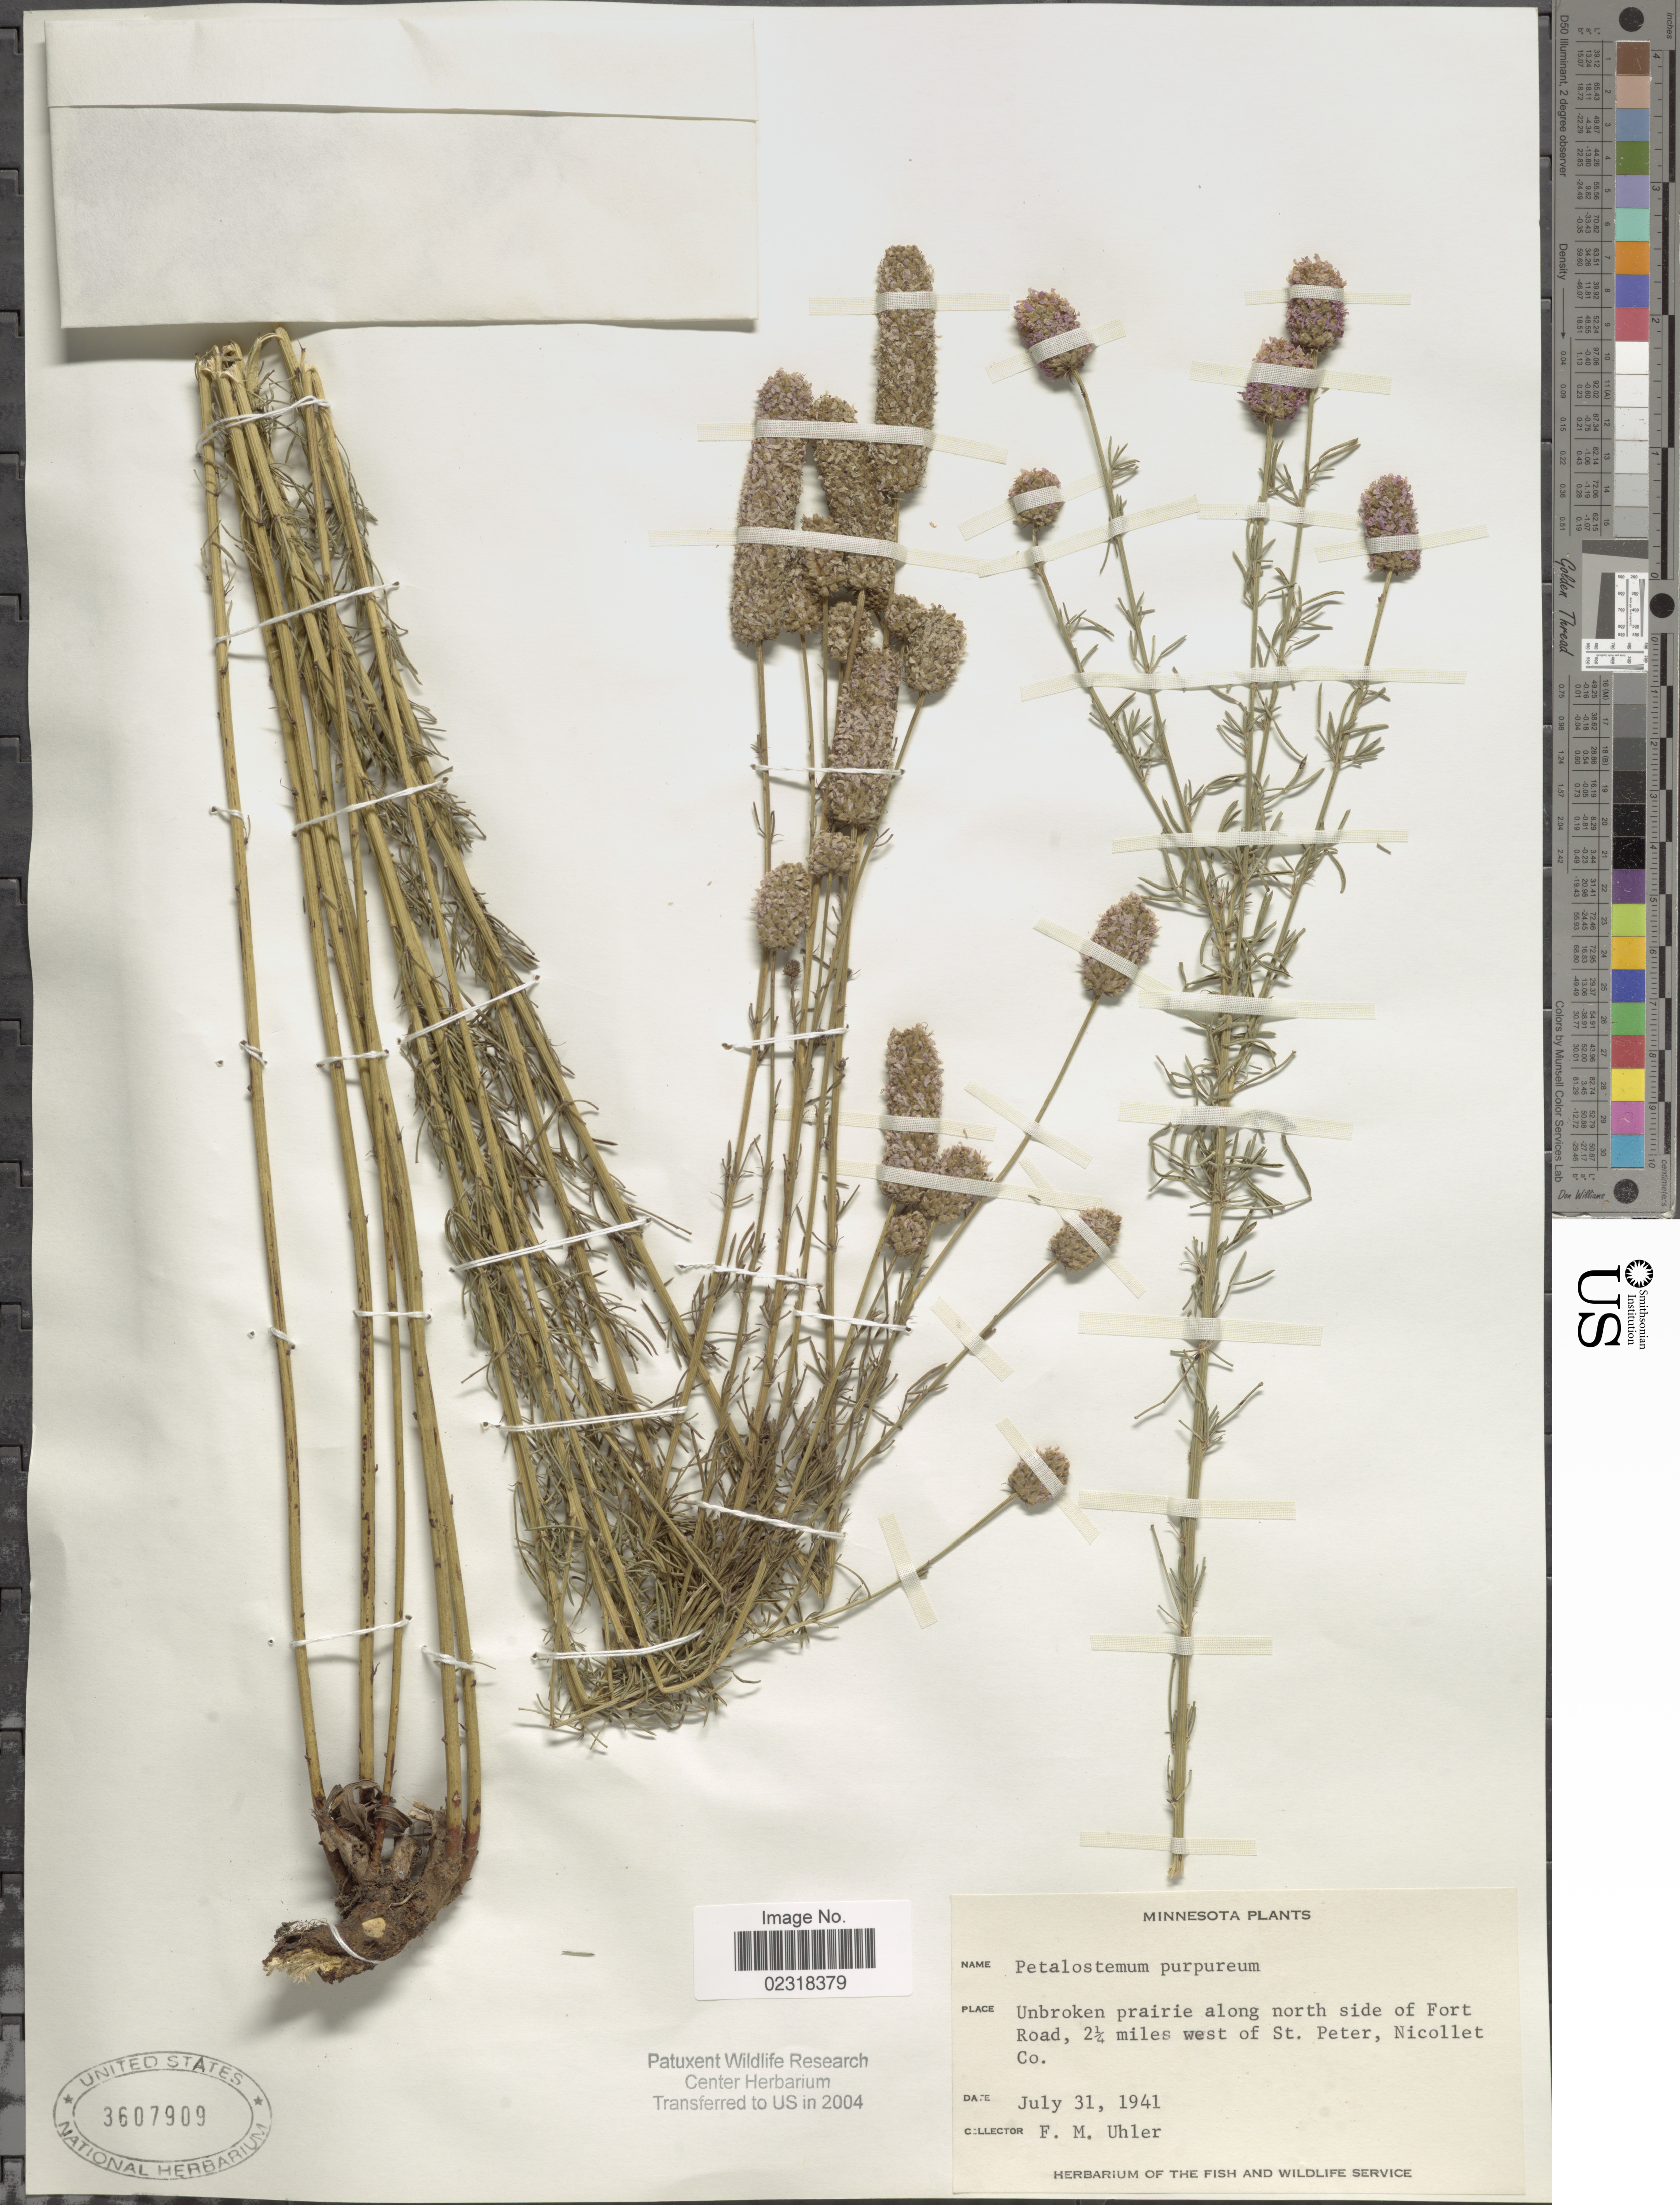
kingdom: Plantae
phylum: Tracheophyta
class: Magnoliopsida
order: Fabales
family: Fabaceae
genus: Dalea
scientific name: Dalea purpurea var. purpurea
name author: Vent.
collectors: F. M. Uhler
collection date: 1941-07-31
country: United States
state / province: Minnesota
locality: Unbroken prairie along north side of Fort, 2¼ mile west of St. Peter, Nicollet Co.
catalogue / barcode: US 3607909